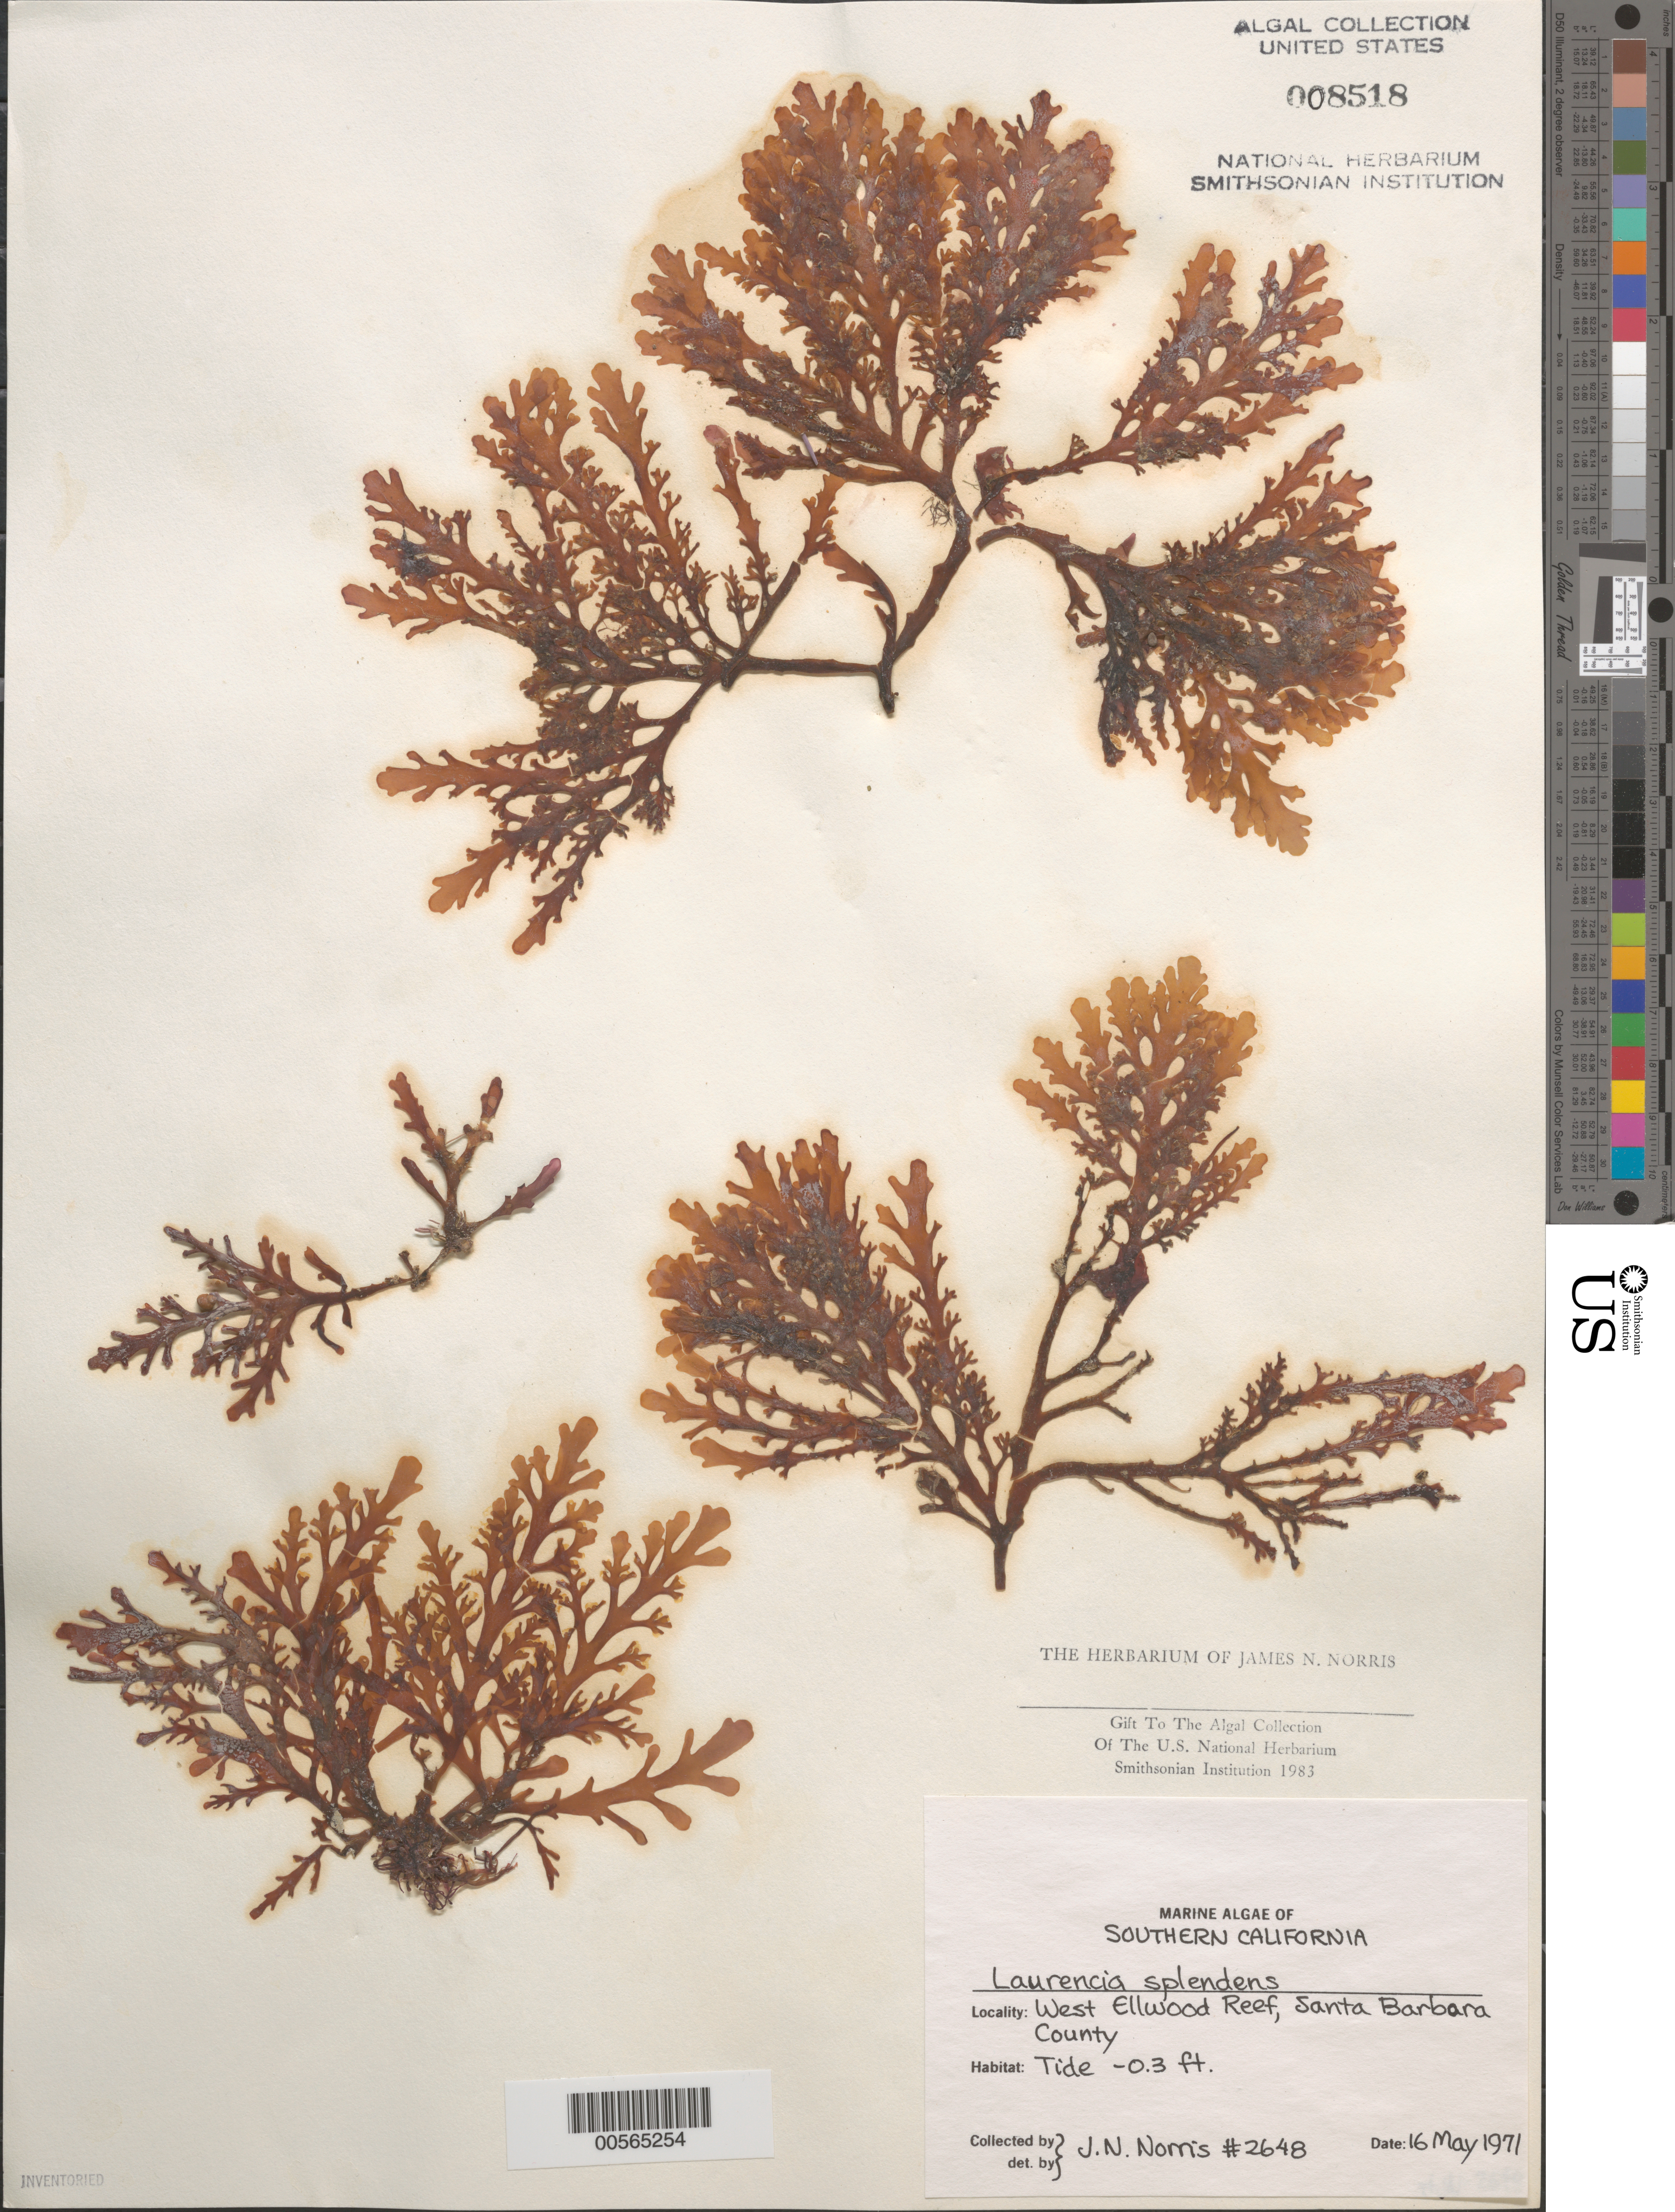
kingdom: Plantae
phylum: Rhodophyta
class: Florideophyceae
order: Ceramiales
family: Rhodomelaceae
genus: Osmundea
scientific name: Osmundea splendens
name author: (Hollenb.) K.W. Nam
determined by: Algae name updating Project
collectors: J. N. Norris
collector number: JN-2648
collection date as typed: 16 May 1971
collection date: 1971-05-16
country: United States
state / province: California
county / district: Santa Barbara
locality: West Ellwood Reef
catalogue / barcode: US 8518